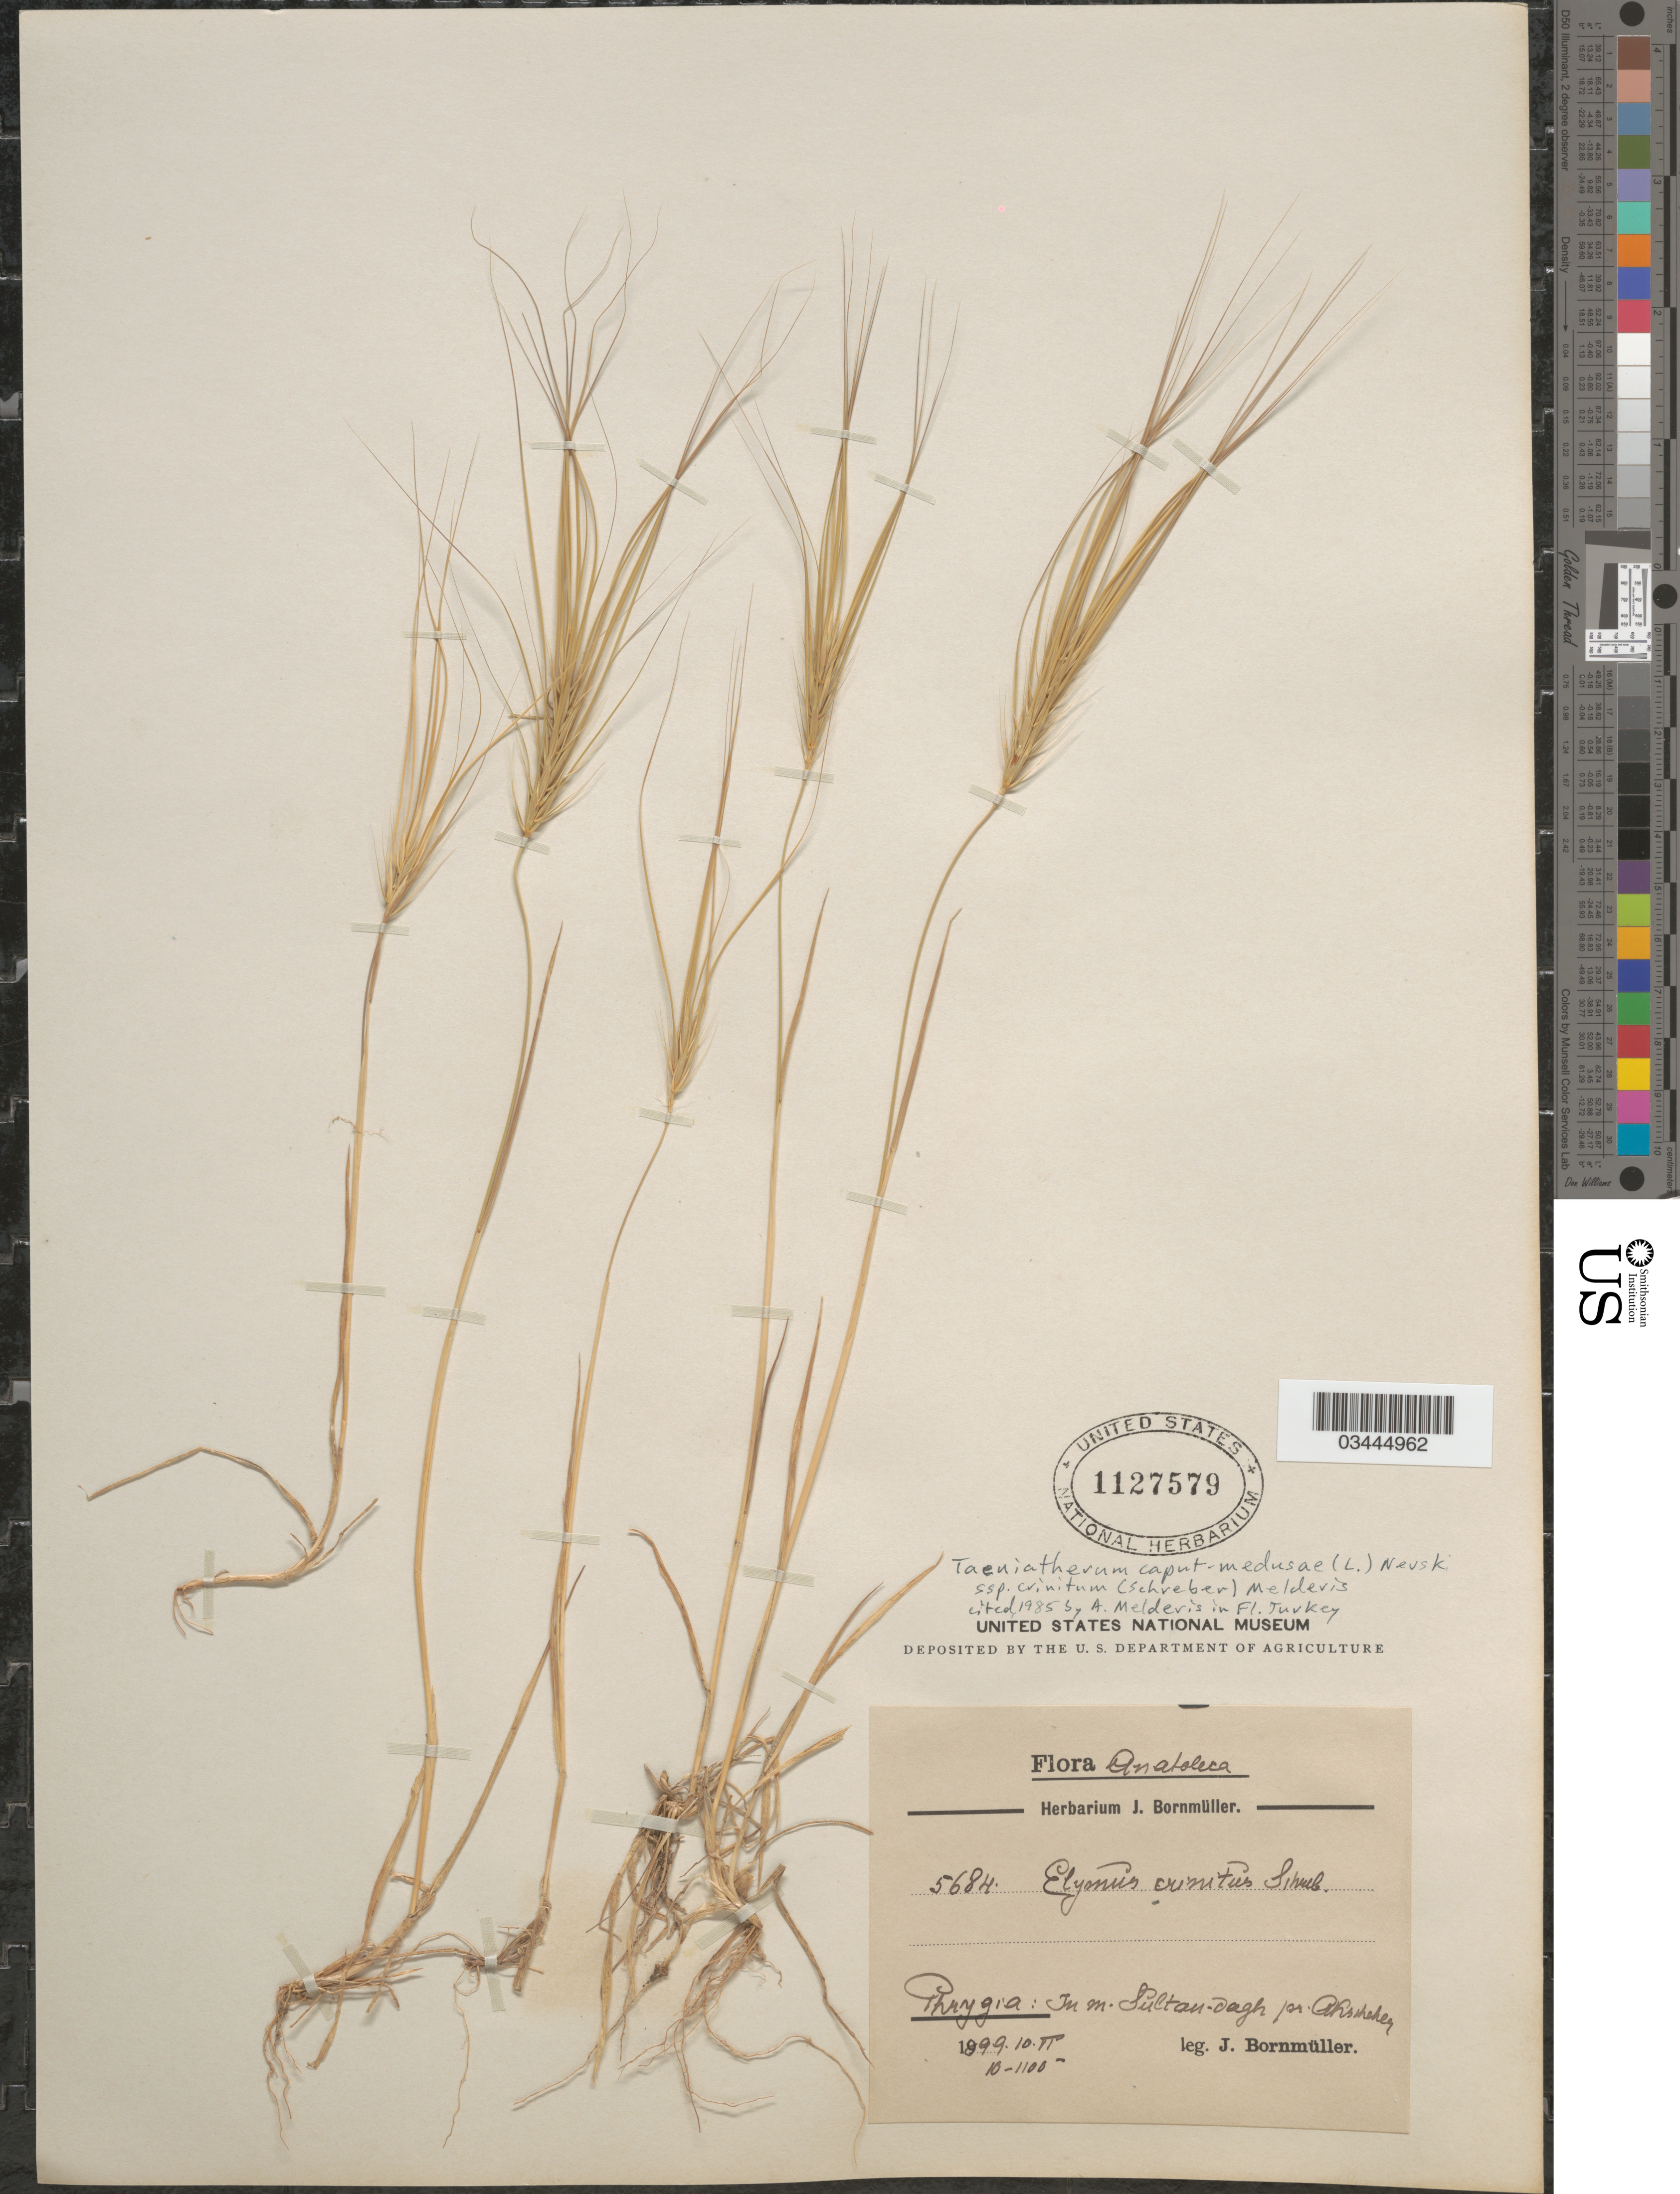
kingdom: Plantae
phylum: Tracheophyta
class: Liliopsida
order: Poales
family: Poaceae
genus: Taeniatherum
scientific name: Taeniatherum caput-medusae var. crinitum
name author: (Schreb.) Humphries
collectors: J. Bornmüller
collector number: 5684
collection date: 1899-06-10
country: Turkey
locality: Anatolica. Phrygia: In m. Sultan-dagh pr. Akshekey.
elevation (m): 1000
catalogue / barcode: US 1127579